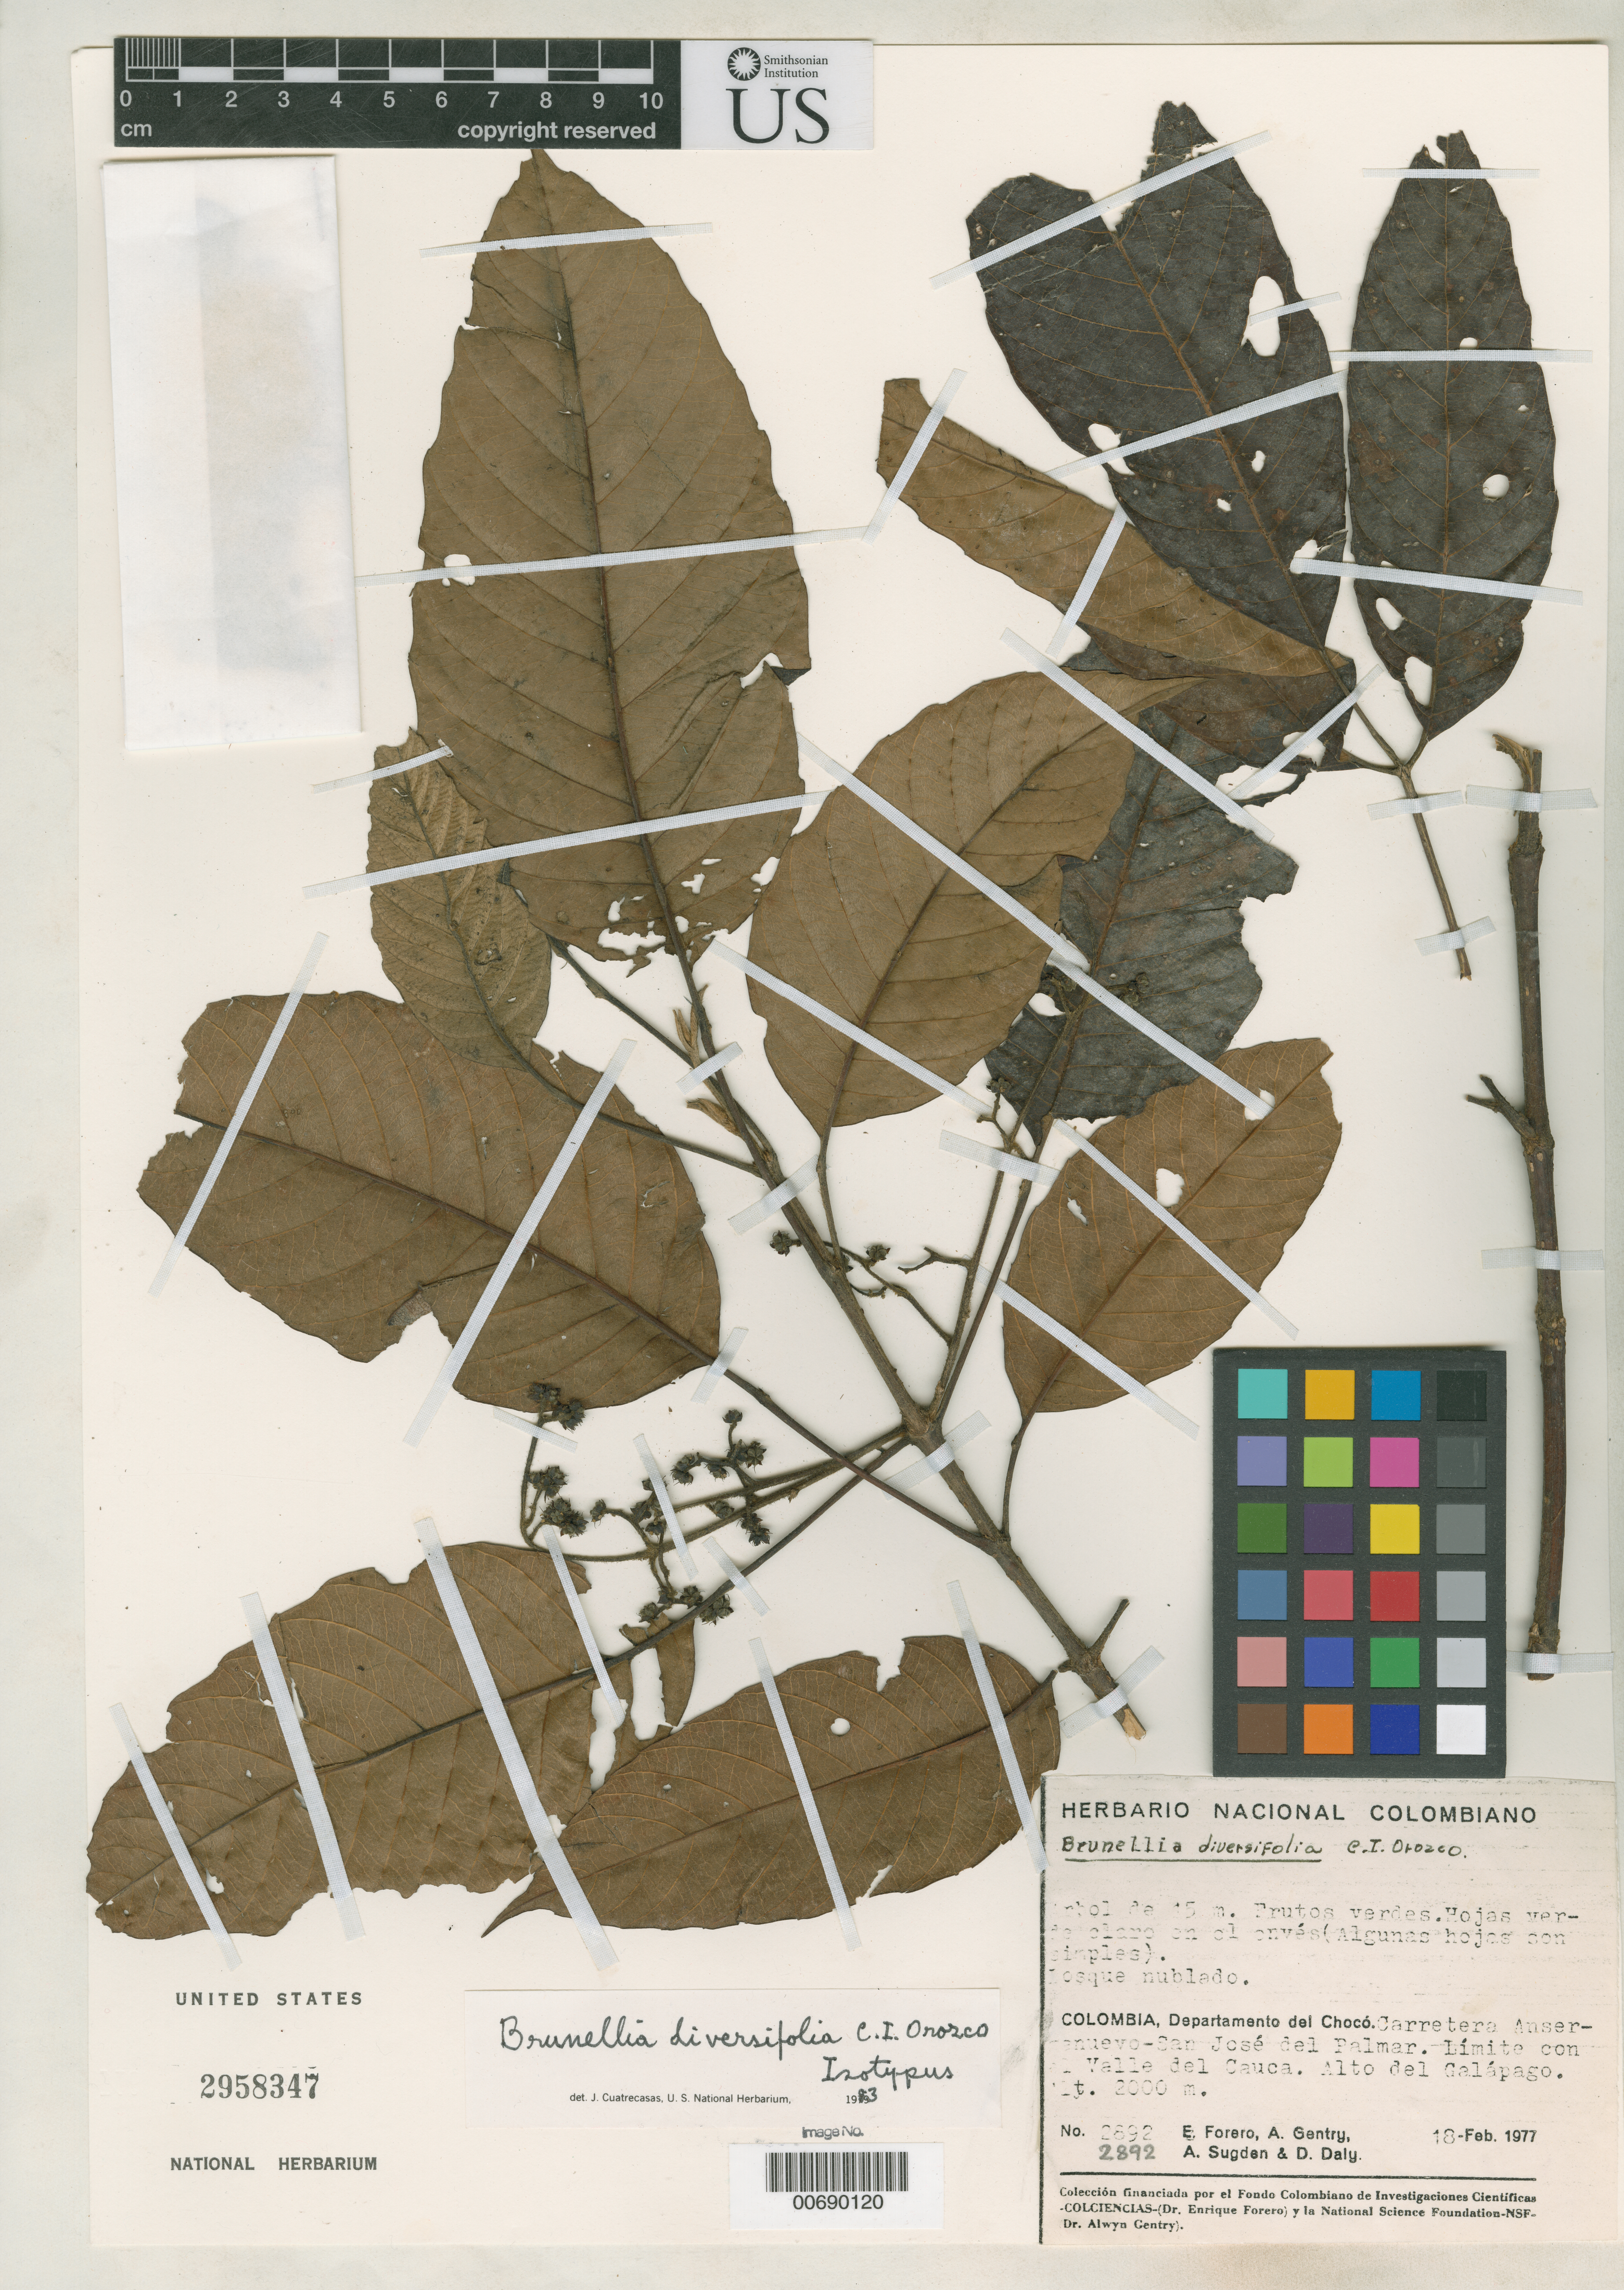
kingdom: Plantae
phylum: Tracheophyta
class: Magnoliopsida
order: Oxalidales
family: Brunelliaceae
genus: Brunellia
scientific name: Brunellia diversifolia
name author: C.I. Orozco in Cuatrec.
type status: Isotype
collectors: E. Forero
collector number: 2892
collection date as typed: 18 Feb 1977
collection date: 1977-02-18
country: Colombia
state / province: Chocó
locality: Carretera AnsermaNuevo - San Jose del Palmar, Boundary of Valle del Cauca, Alto del Galapago.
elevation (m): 2000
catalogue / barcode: US 2958347